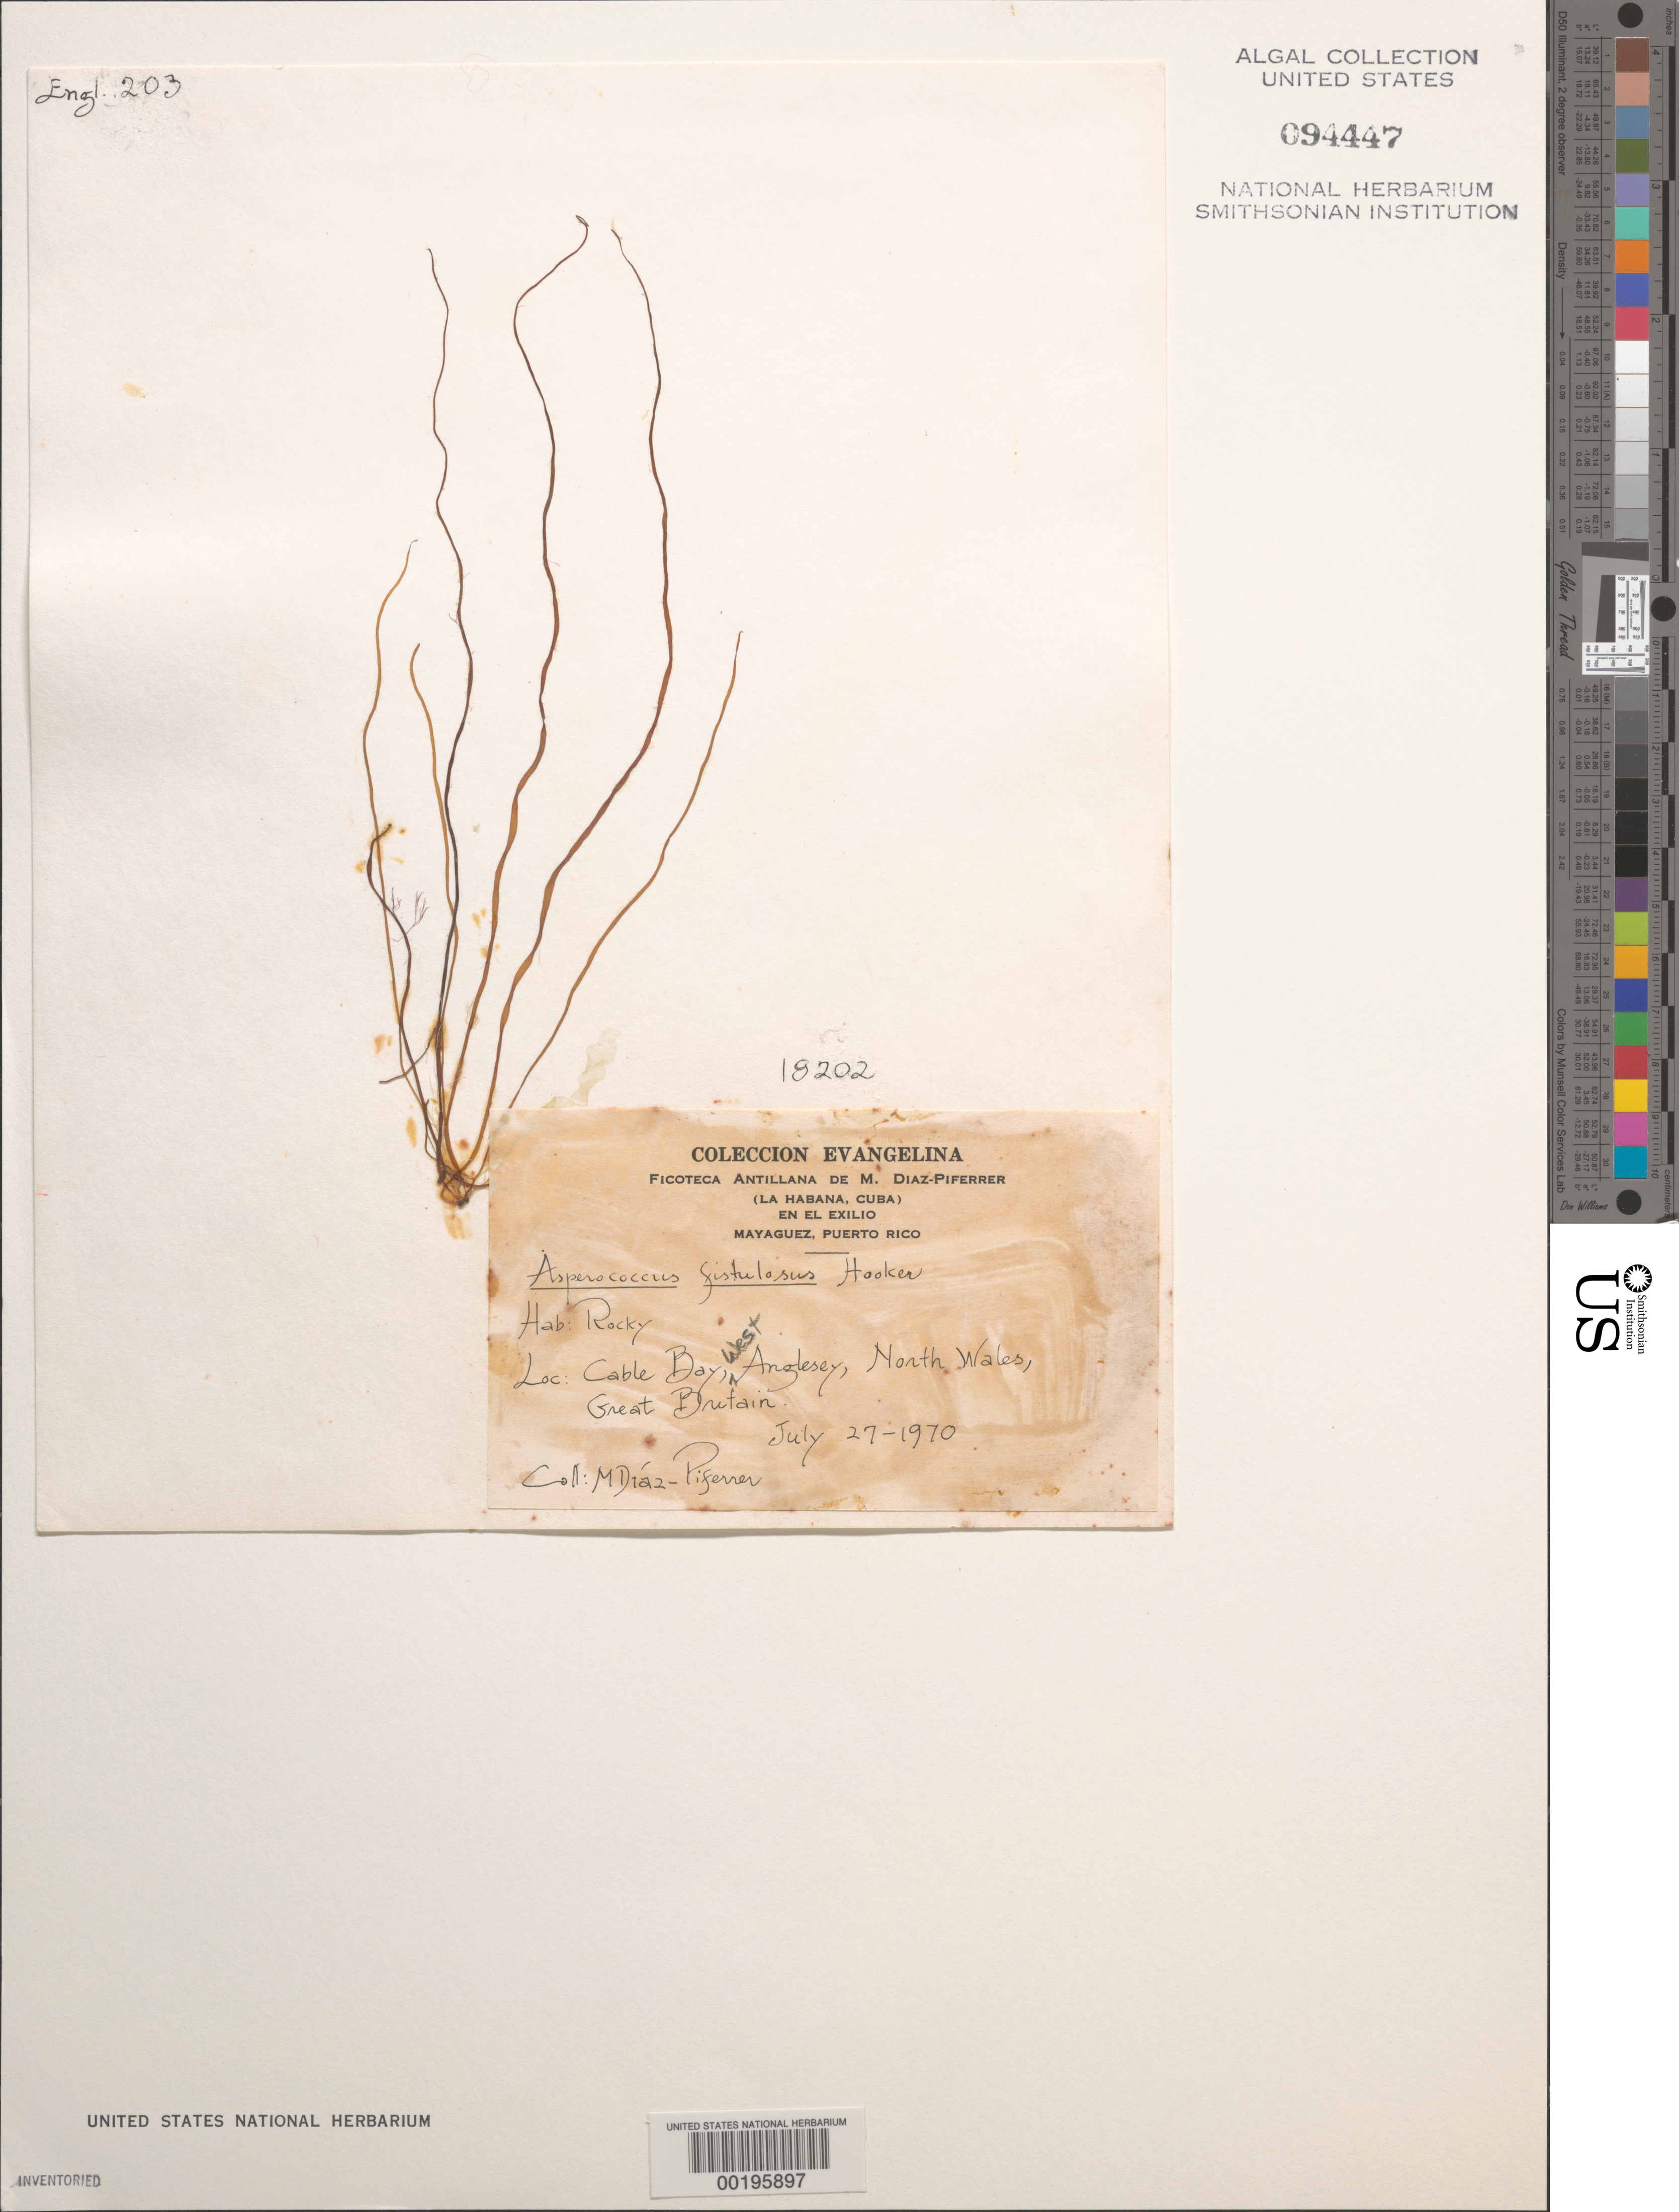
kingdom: Chromista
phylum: Ochrophyta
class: Phaeophyceae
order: Ectocarpales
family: Chordariaceae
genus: Asperococcus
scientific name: Asperococcus fistulosus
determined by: Diaz-Piferrer, M.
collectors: M. Diaz-Piferrer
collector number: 18202 & ENGL. 203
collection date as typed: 27 Jul 1970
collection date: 1970-07-27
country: United Kingdom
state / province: Wales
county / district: Gwynedd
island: Anglesey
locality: Cable Bay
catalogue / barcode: US 94447